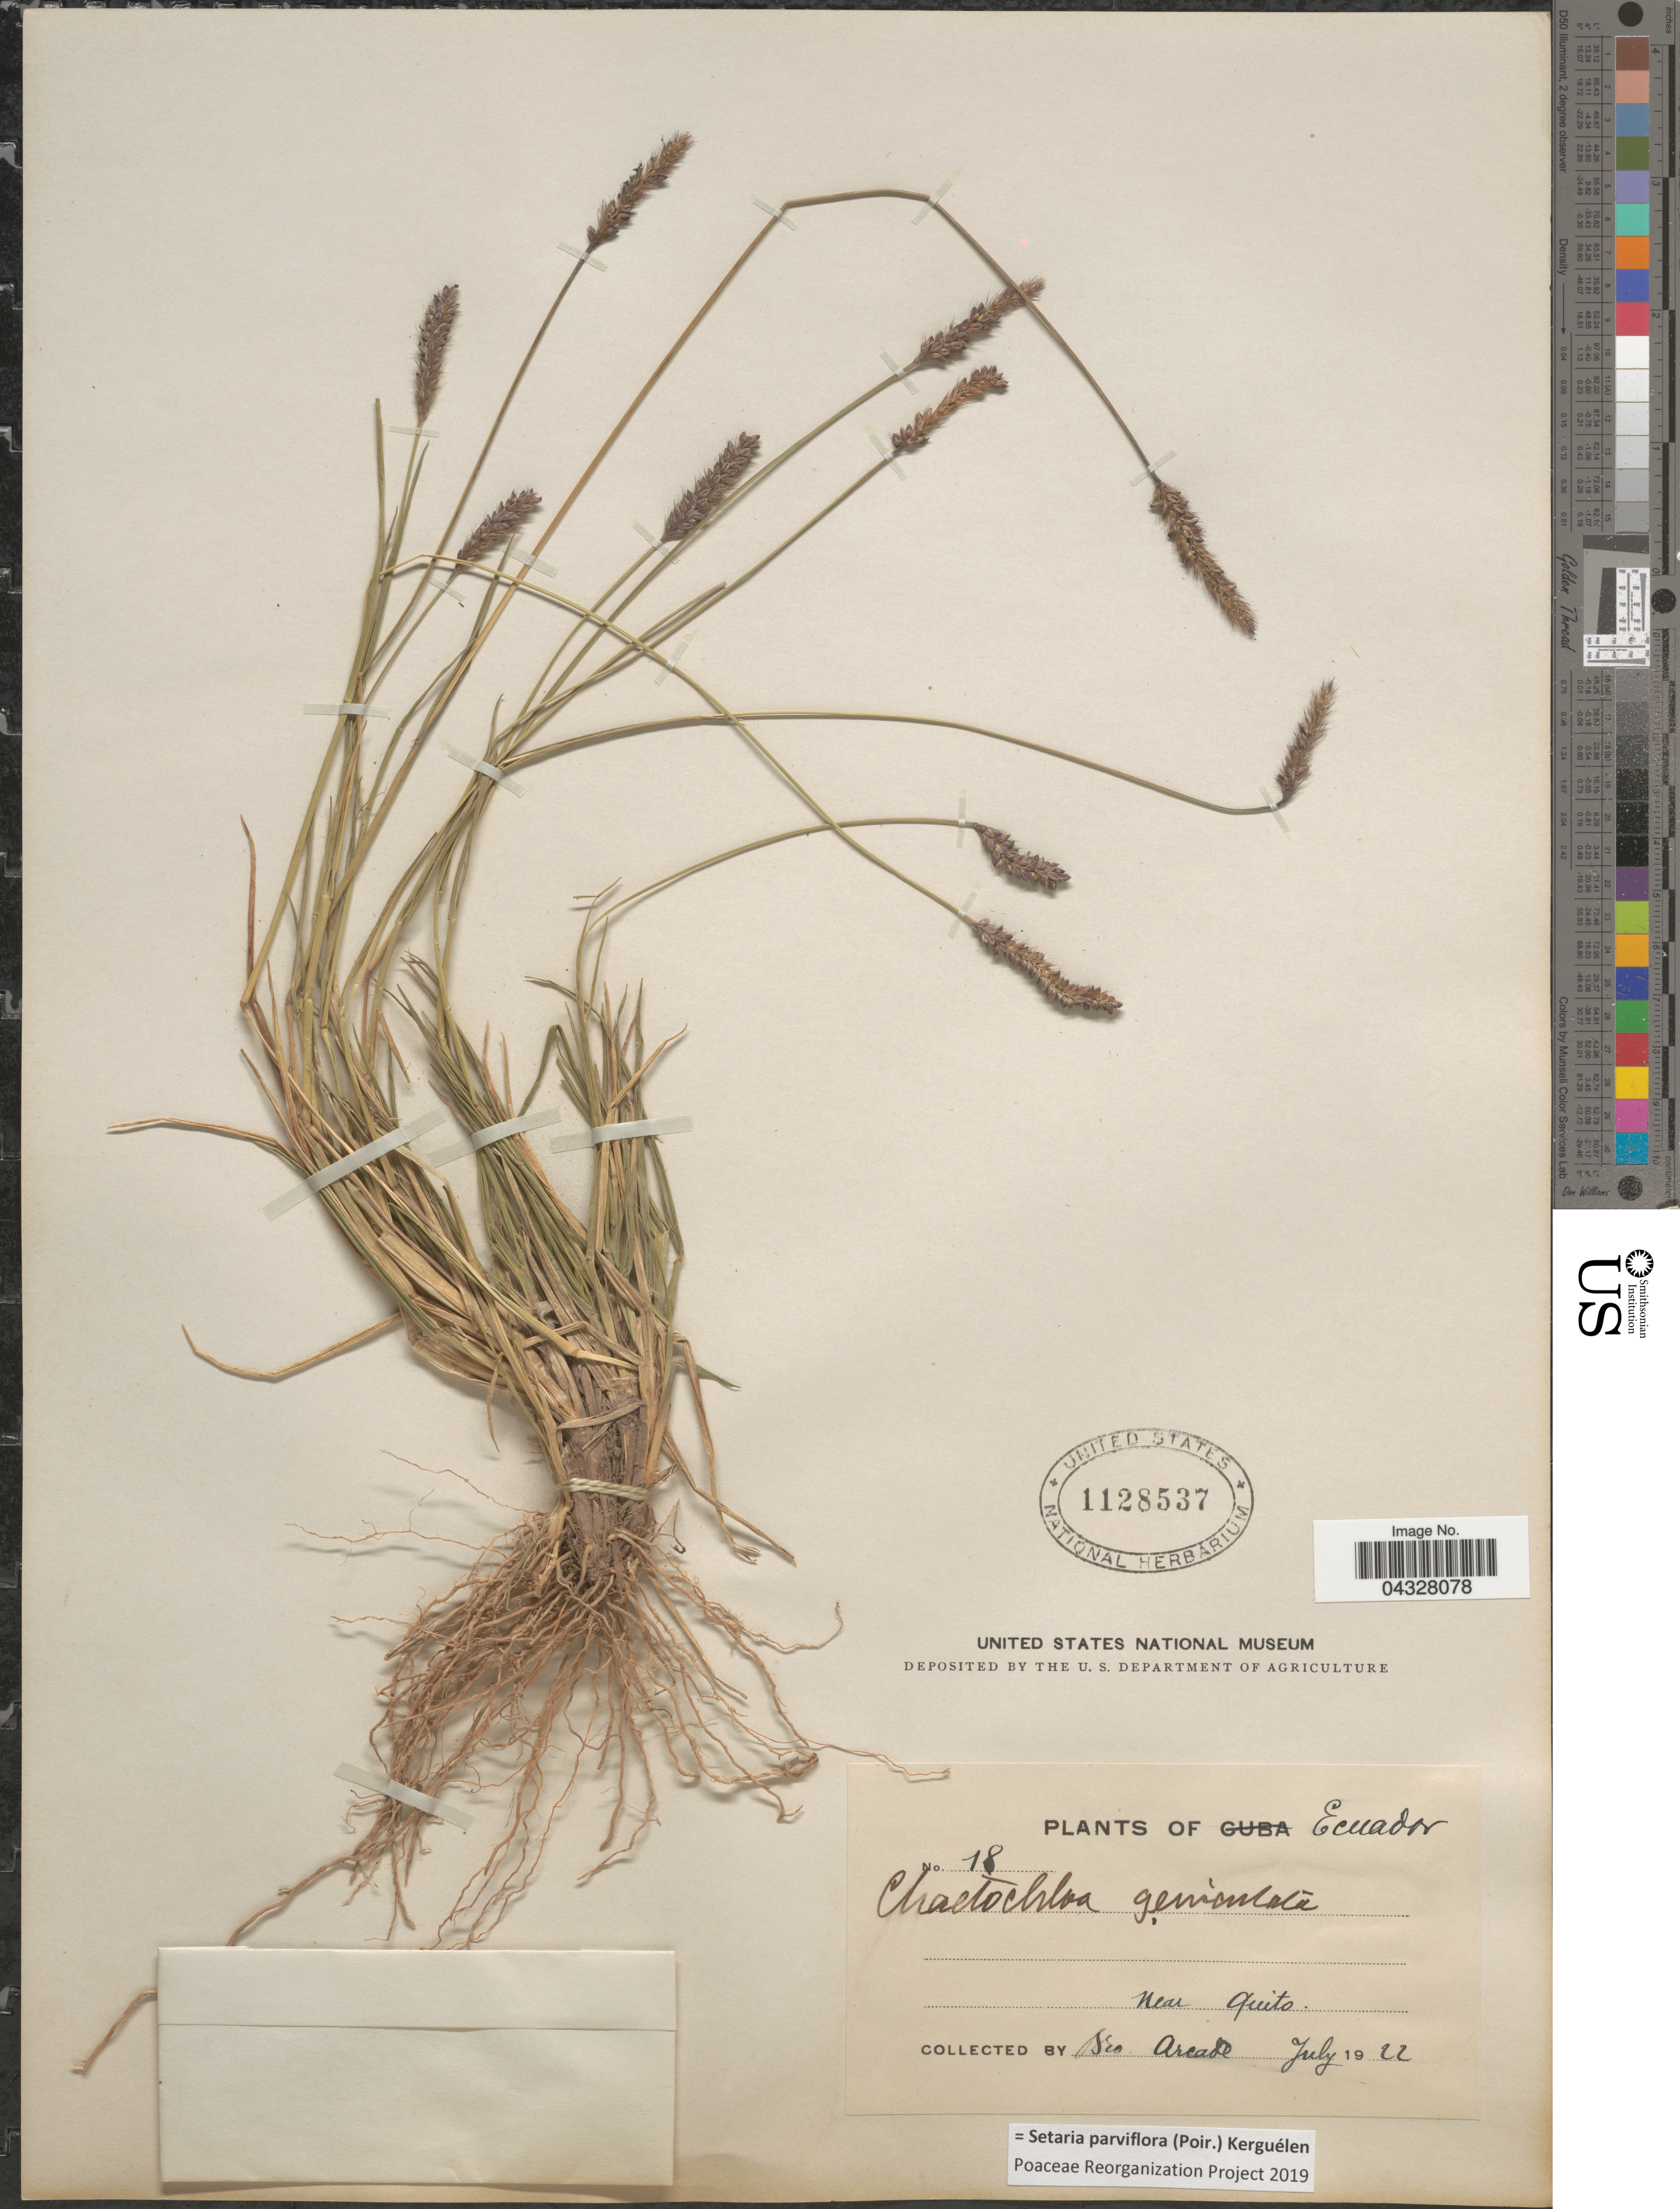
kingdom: Plantae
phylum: Tracheophyta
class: Liliopsida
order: Poales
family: Poaceae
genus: Setaria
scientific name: Setaria parviflora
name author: (Poir.) Kerguélen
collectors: Arcade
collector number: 18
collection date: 1922-07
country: Ecuador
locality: Near Quito.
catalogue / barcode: US 1128537